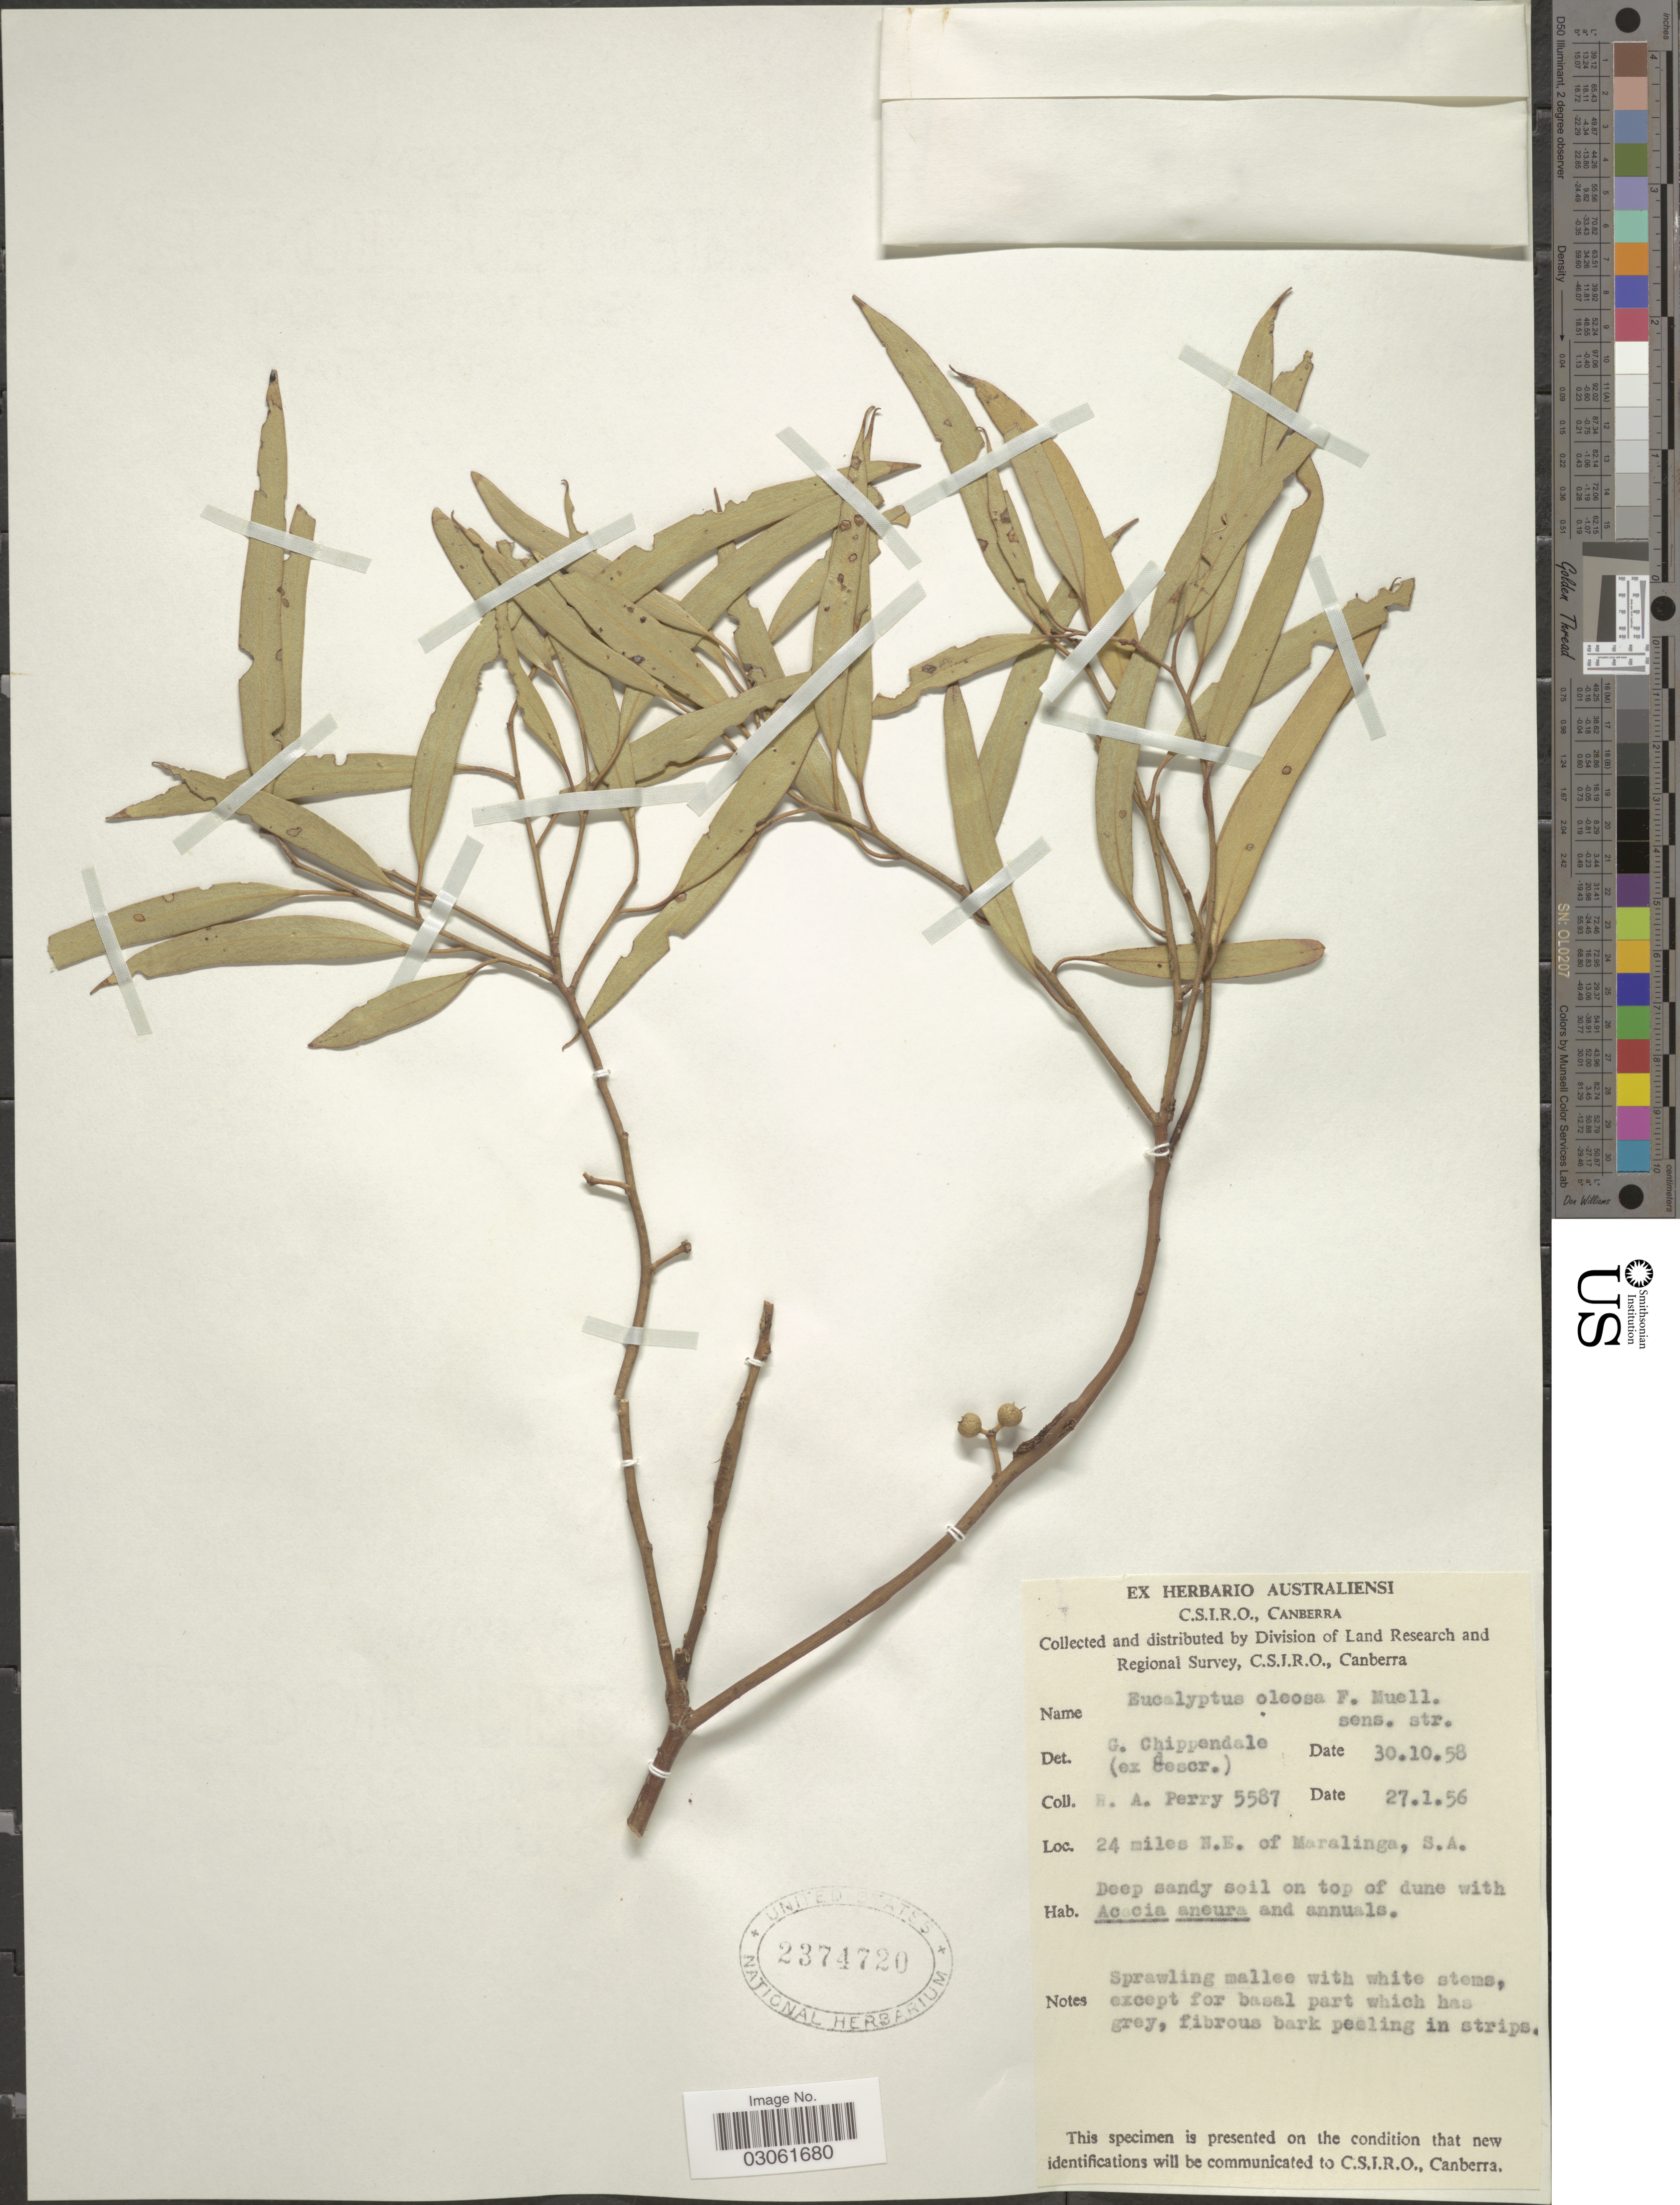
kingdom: Plantae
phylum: Tracheophyta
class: Magnoliopsida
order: Myrtales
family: Myrtaceae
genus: Eucalyptus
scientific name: Eucalyptus oleosa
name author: F. Muell. ex Miq.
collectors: Perry, R. A.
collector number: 5587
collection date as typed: Transcribed d/m/y: 27/1/56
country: Australia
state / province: South Australia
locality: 24 miles N.E. of Maralinga.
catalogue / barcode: US 2374720